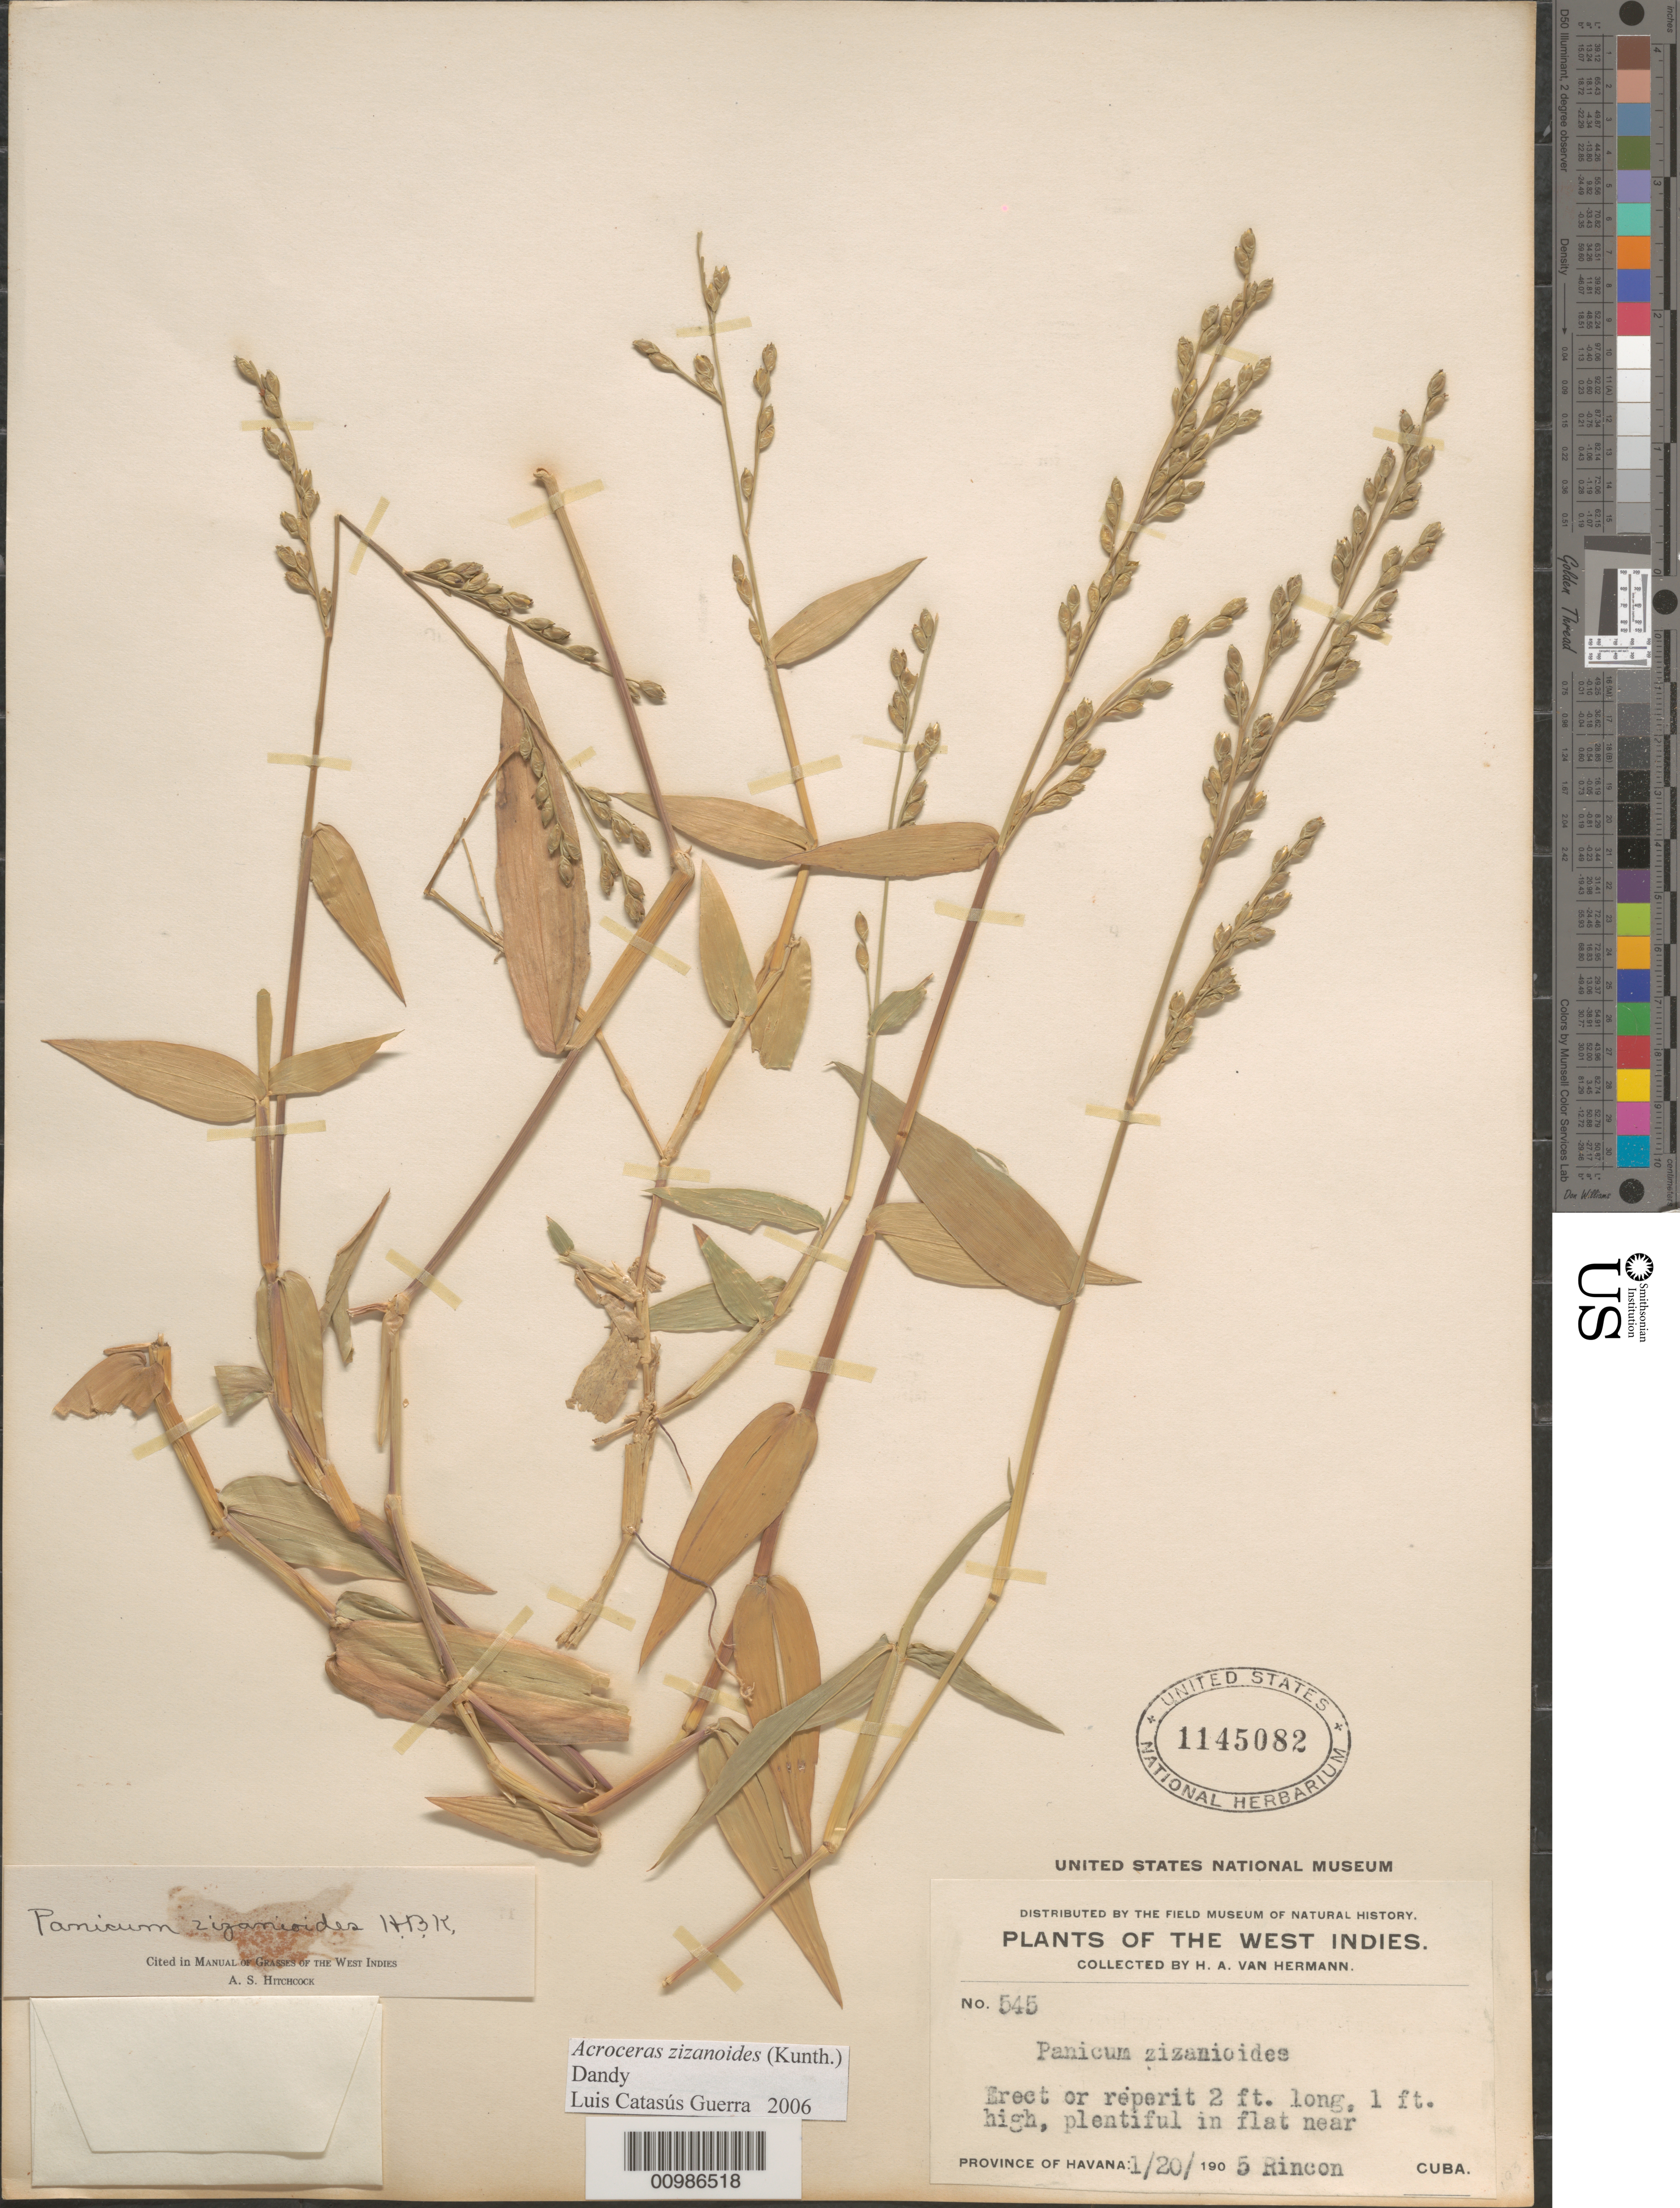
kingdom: Plantae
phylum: Tracheophyta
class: Liliopsida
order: Poales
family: Poaceae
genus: Acroceras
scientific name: Acroceras zizanioides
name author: (Kunth) Dandy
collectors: H. A. Van Hermann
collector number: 545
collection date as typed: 20 Jan 1905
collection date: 1905-01-20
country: Cuba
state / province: La Habana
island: Cuba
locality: La Habana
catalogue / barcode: US 1145082